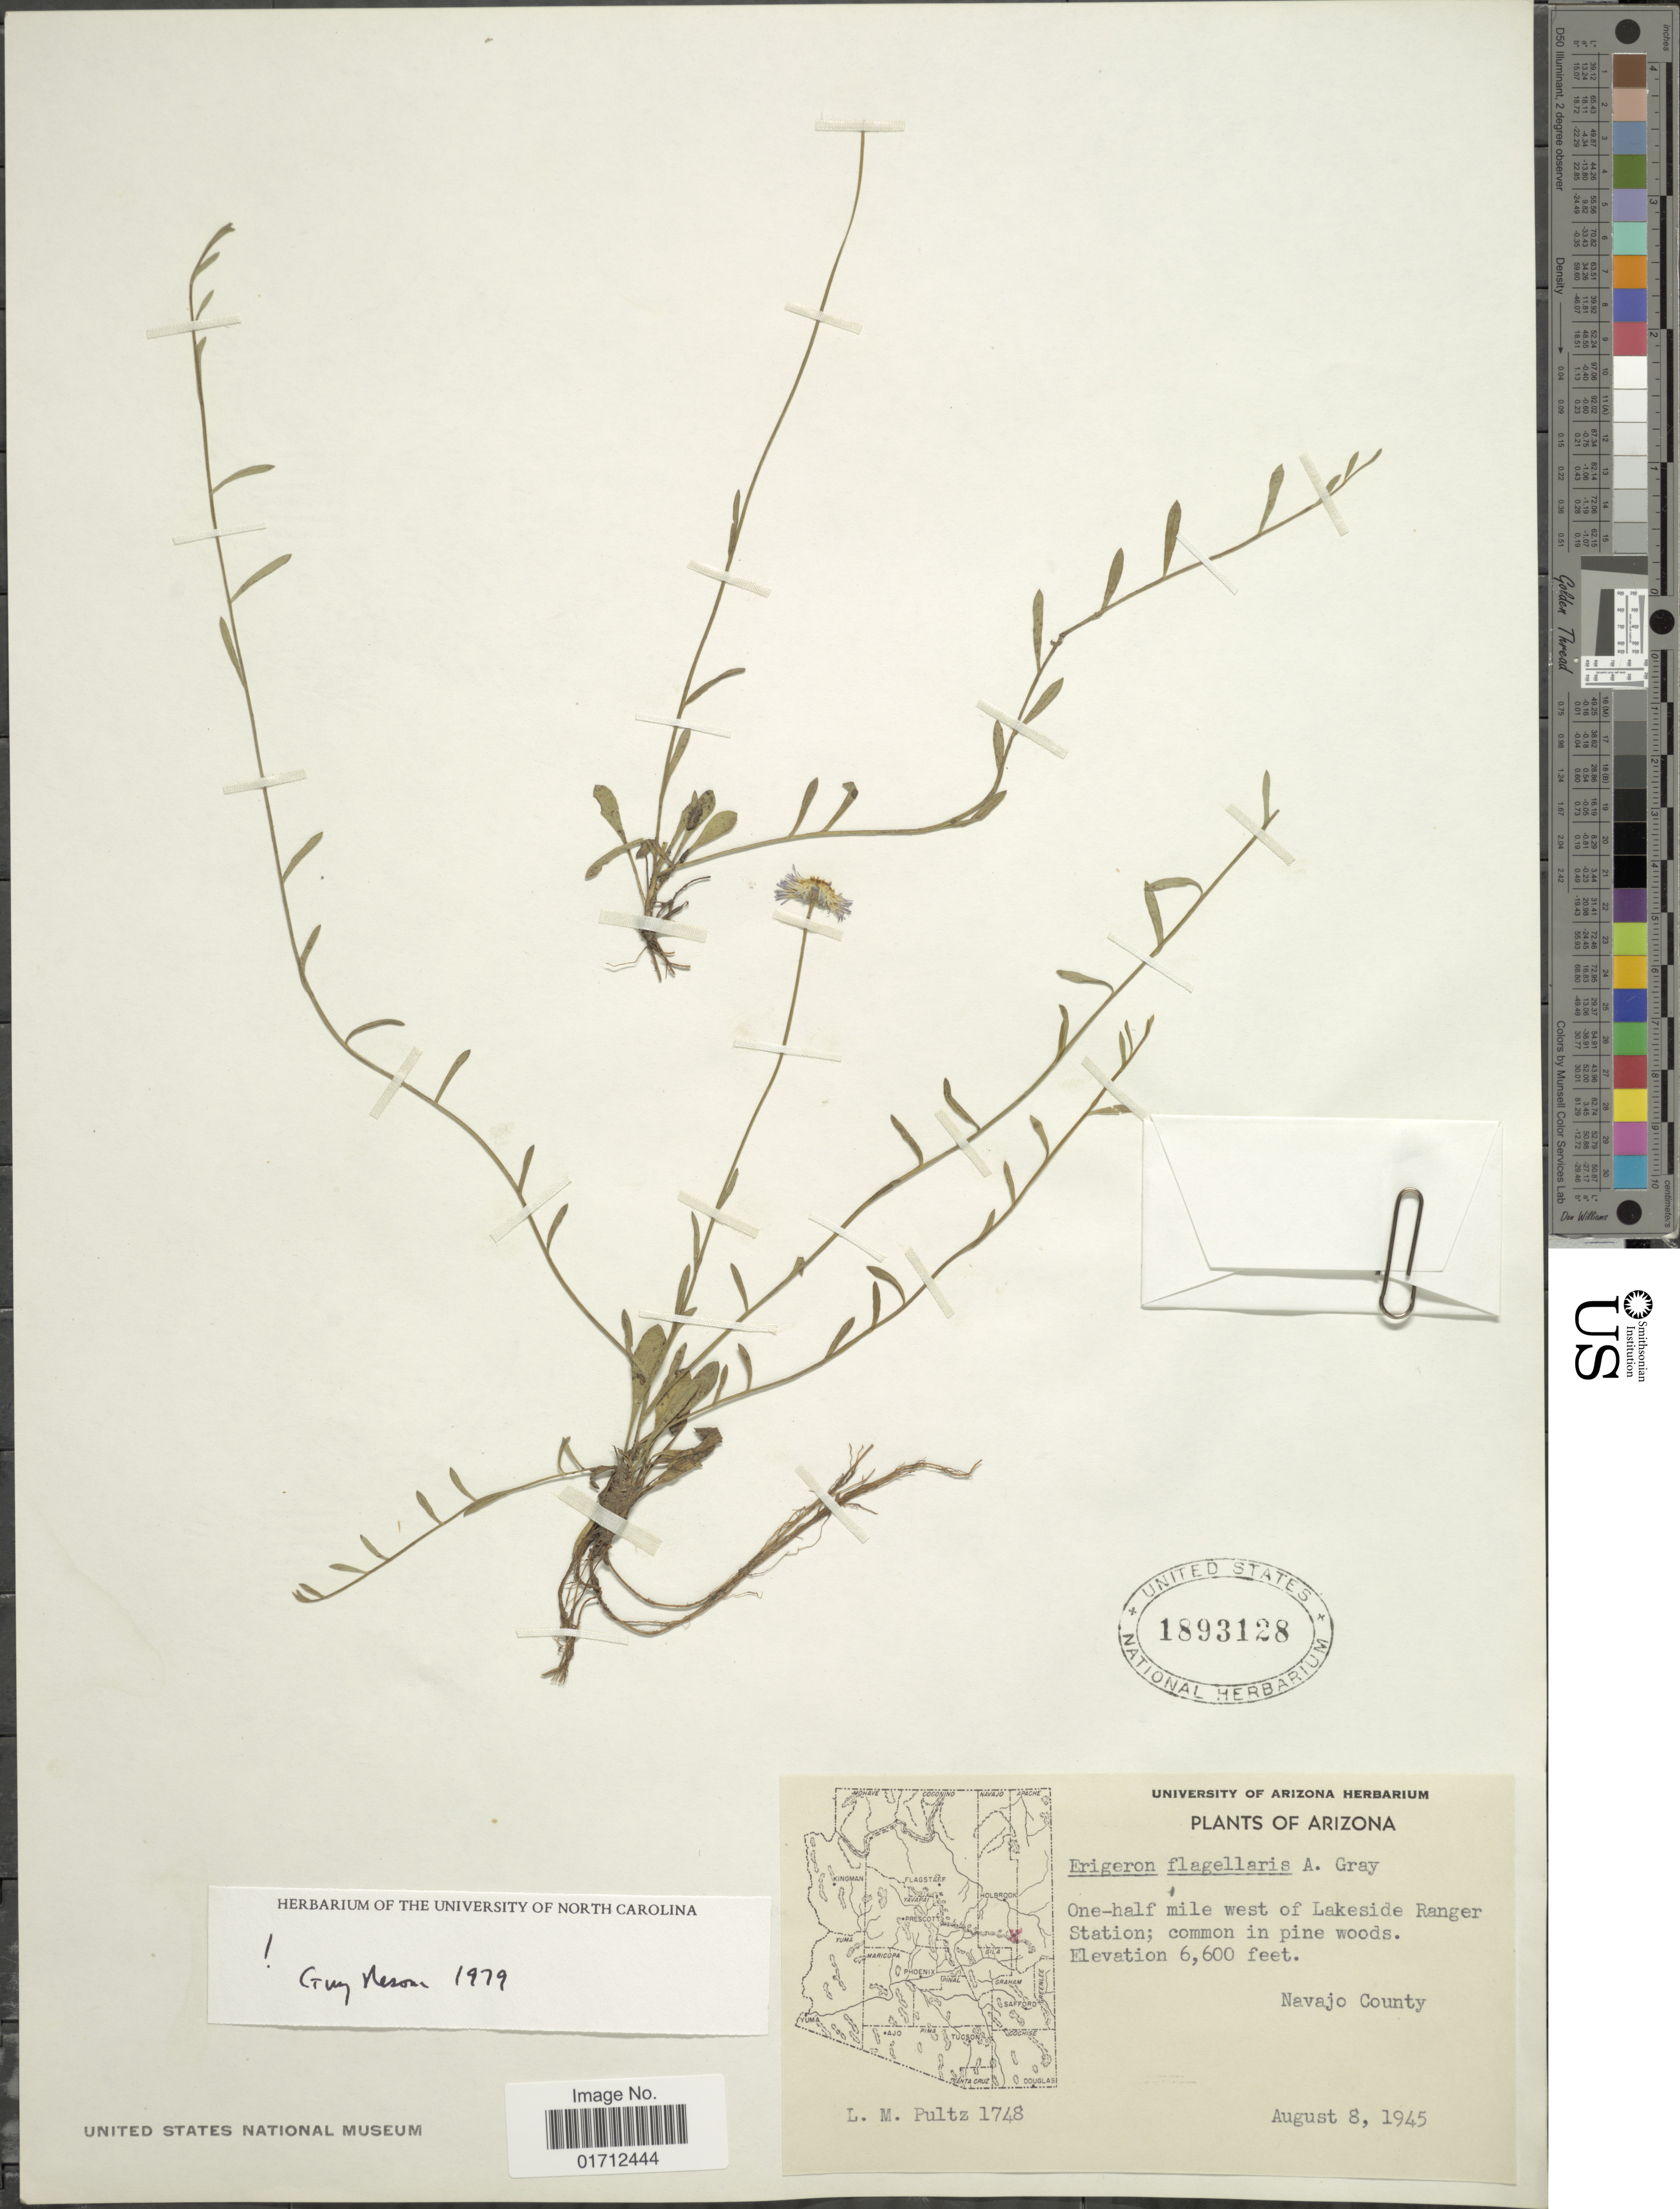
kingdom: Plantae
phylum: Tracheophyta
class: Magnoliopsida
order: Asterales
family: Asteraceae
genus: Erigeron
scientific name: Erigeron flagellaris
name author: A. Gray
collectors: L. Pultz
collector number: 1748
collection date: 1945-08-08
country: United States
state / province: Arizona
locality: One-half mile west of Lakeside Ranger Station. Navajo County.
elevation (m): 2012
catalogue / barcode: US 1893128